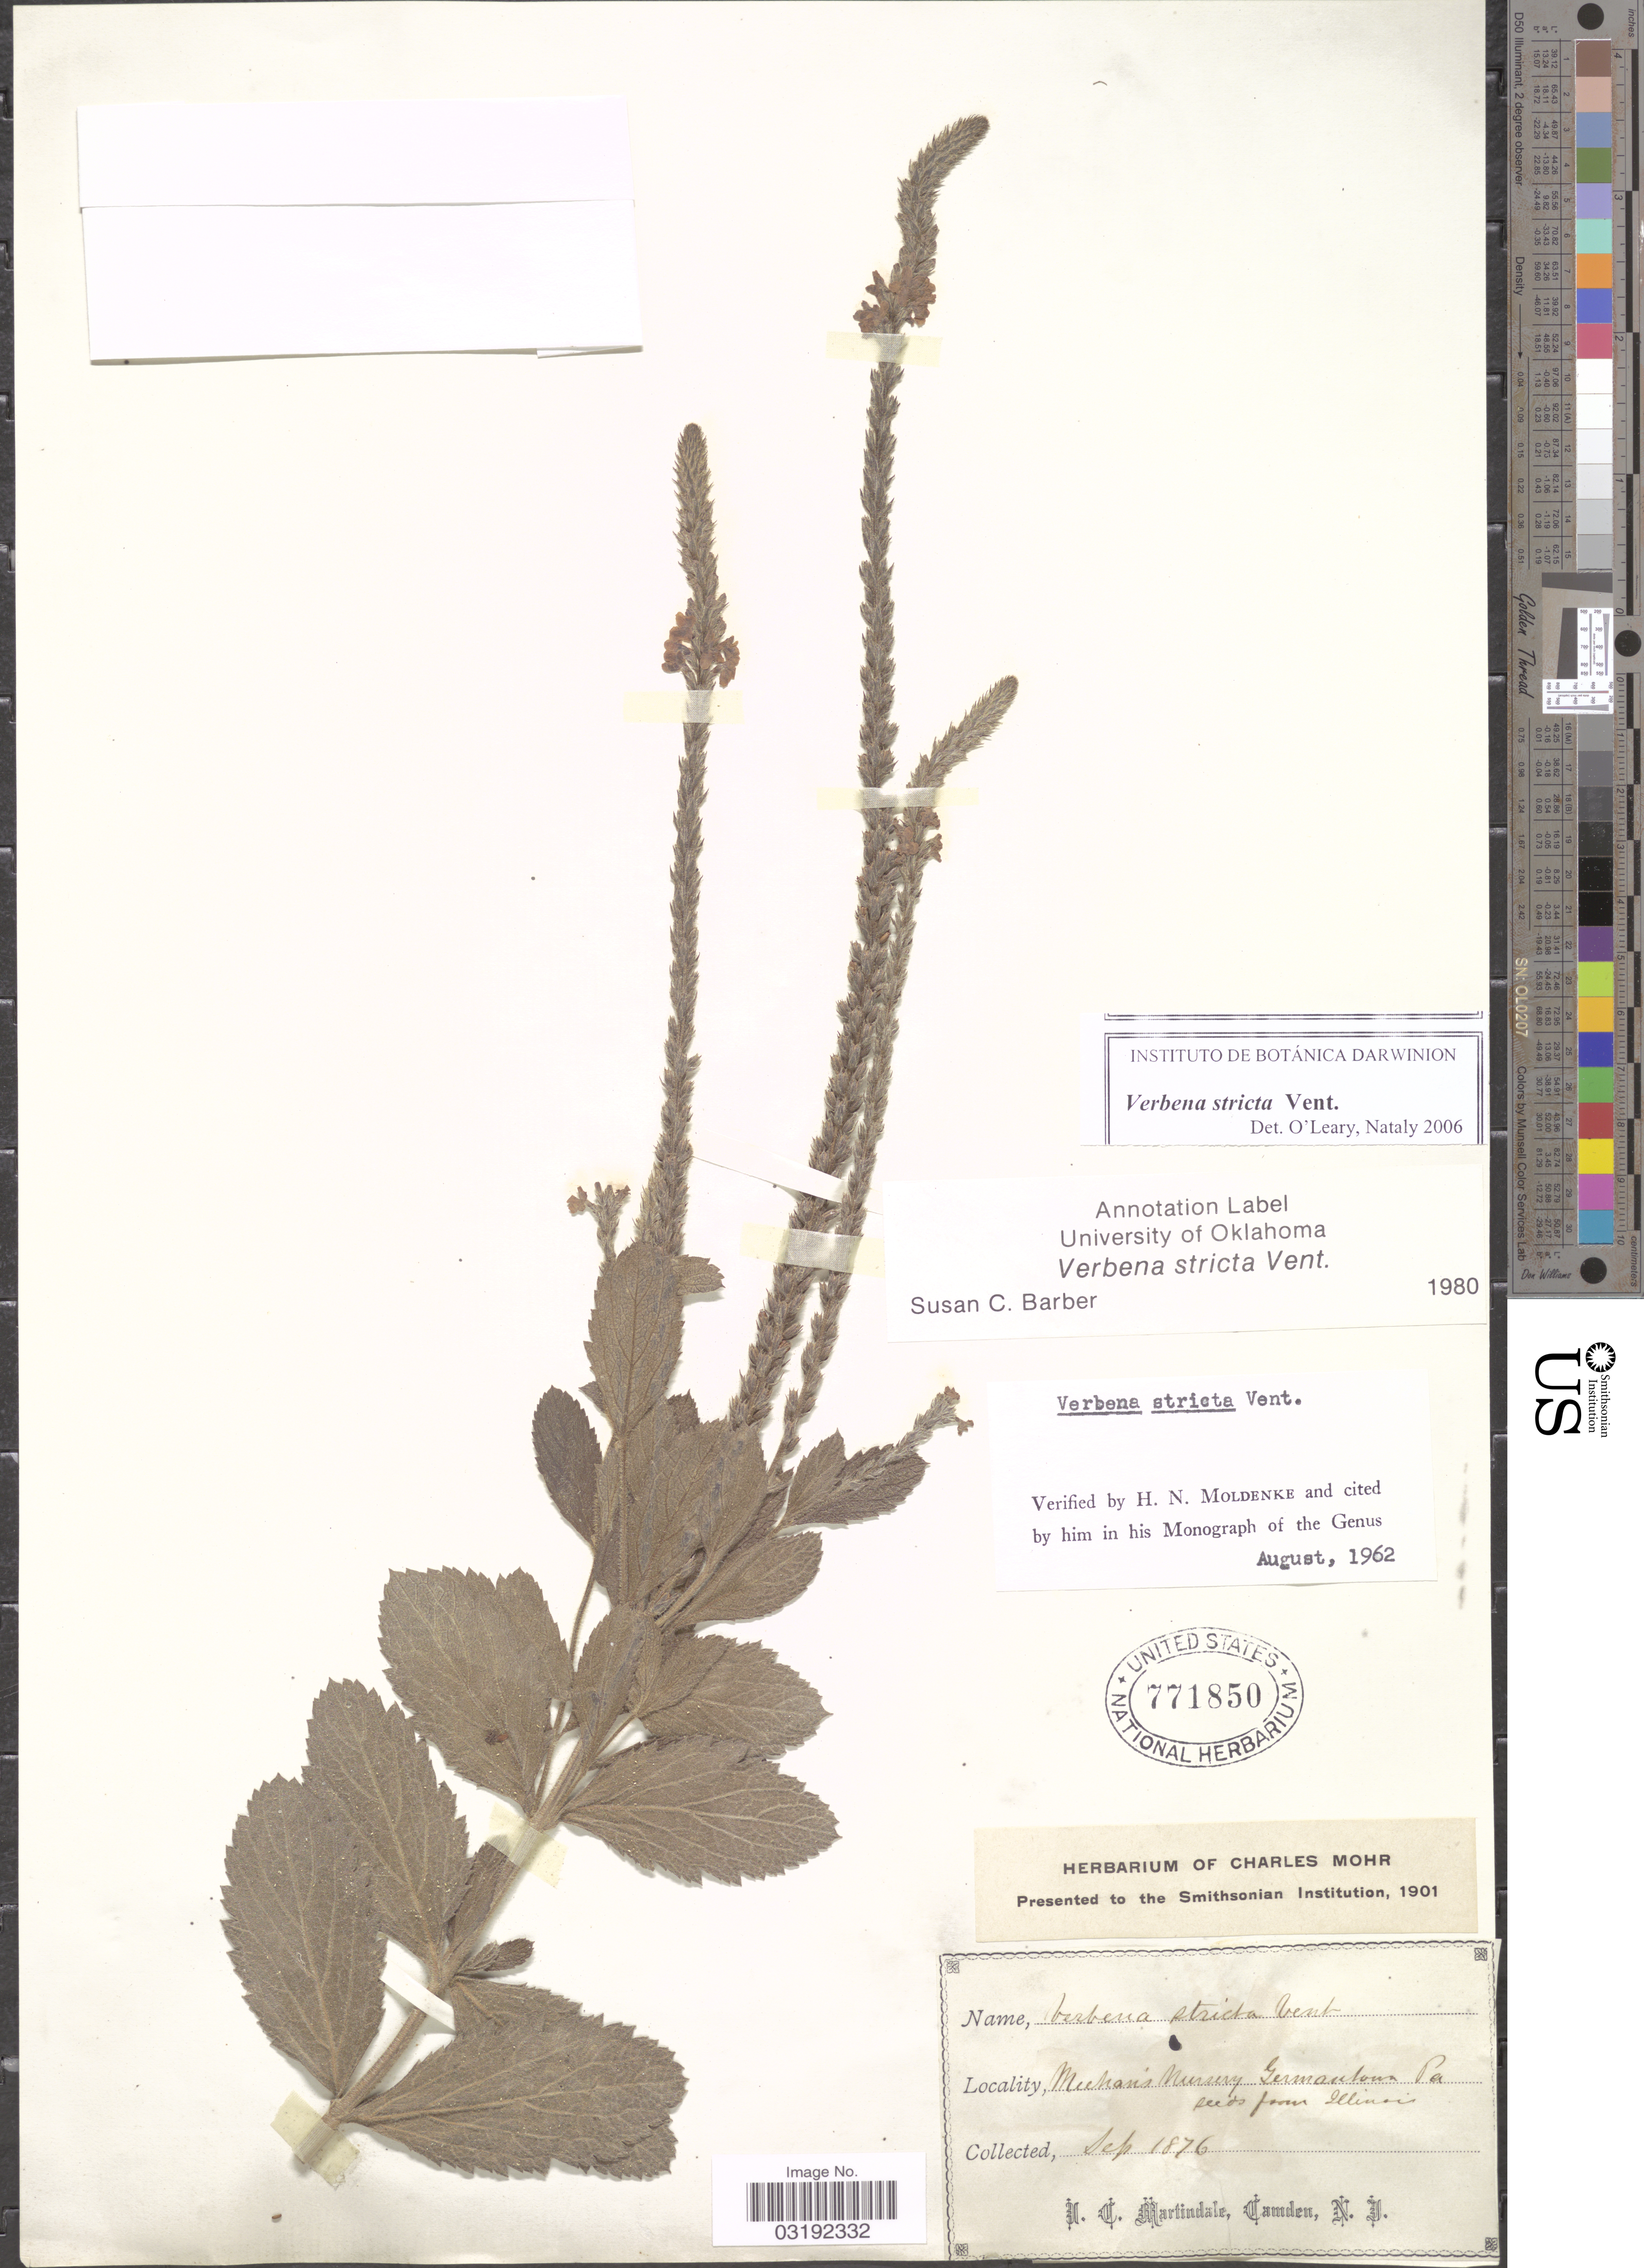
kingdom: Plantae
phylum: Tracheophyta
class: Magnoliopsida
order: Lamiales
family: Verbenaceae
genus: Verbena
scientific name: Verbena stricta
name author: Vent.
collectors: I. C. Martindale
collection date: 1876-09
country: United States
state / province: Pennsylvania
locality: Mechan's Nursery Germantown Pa.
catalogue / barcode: US 771850